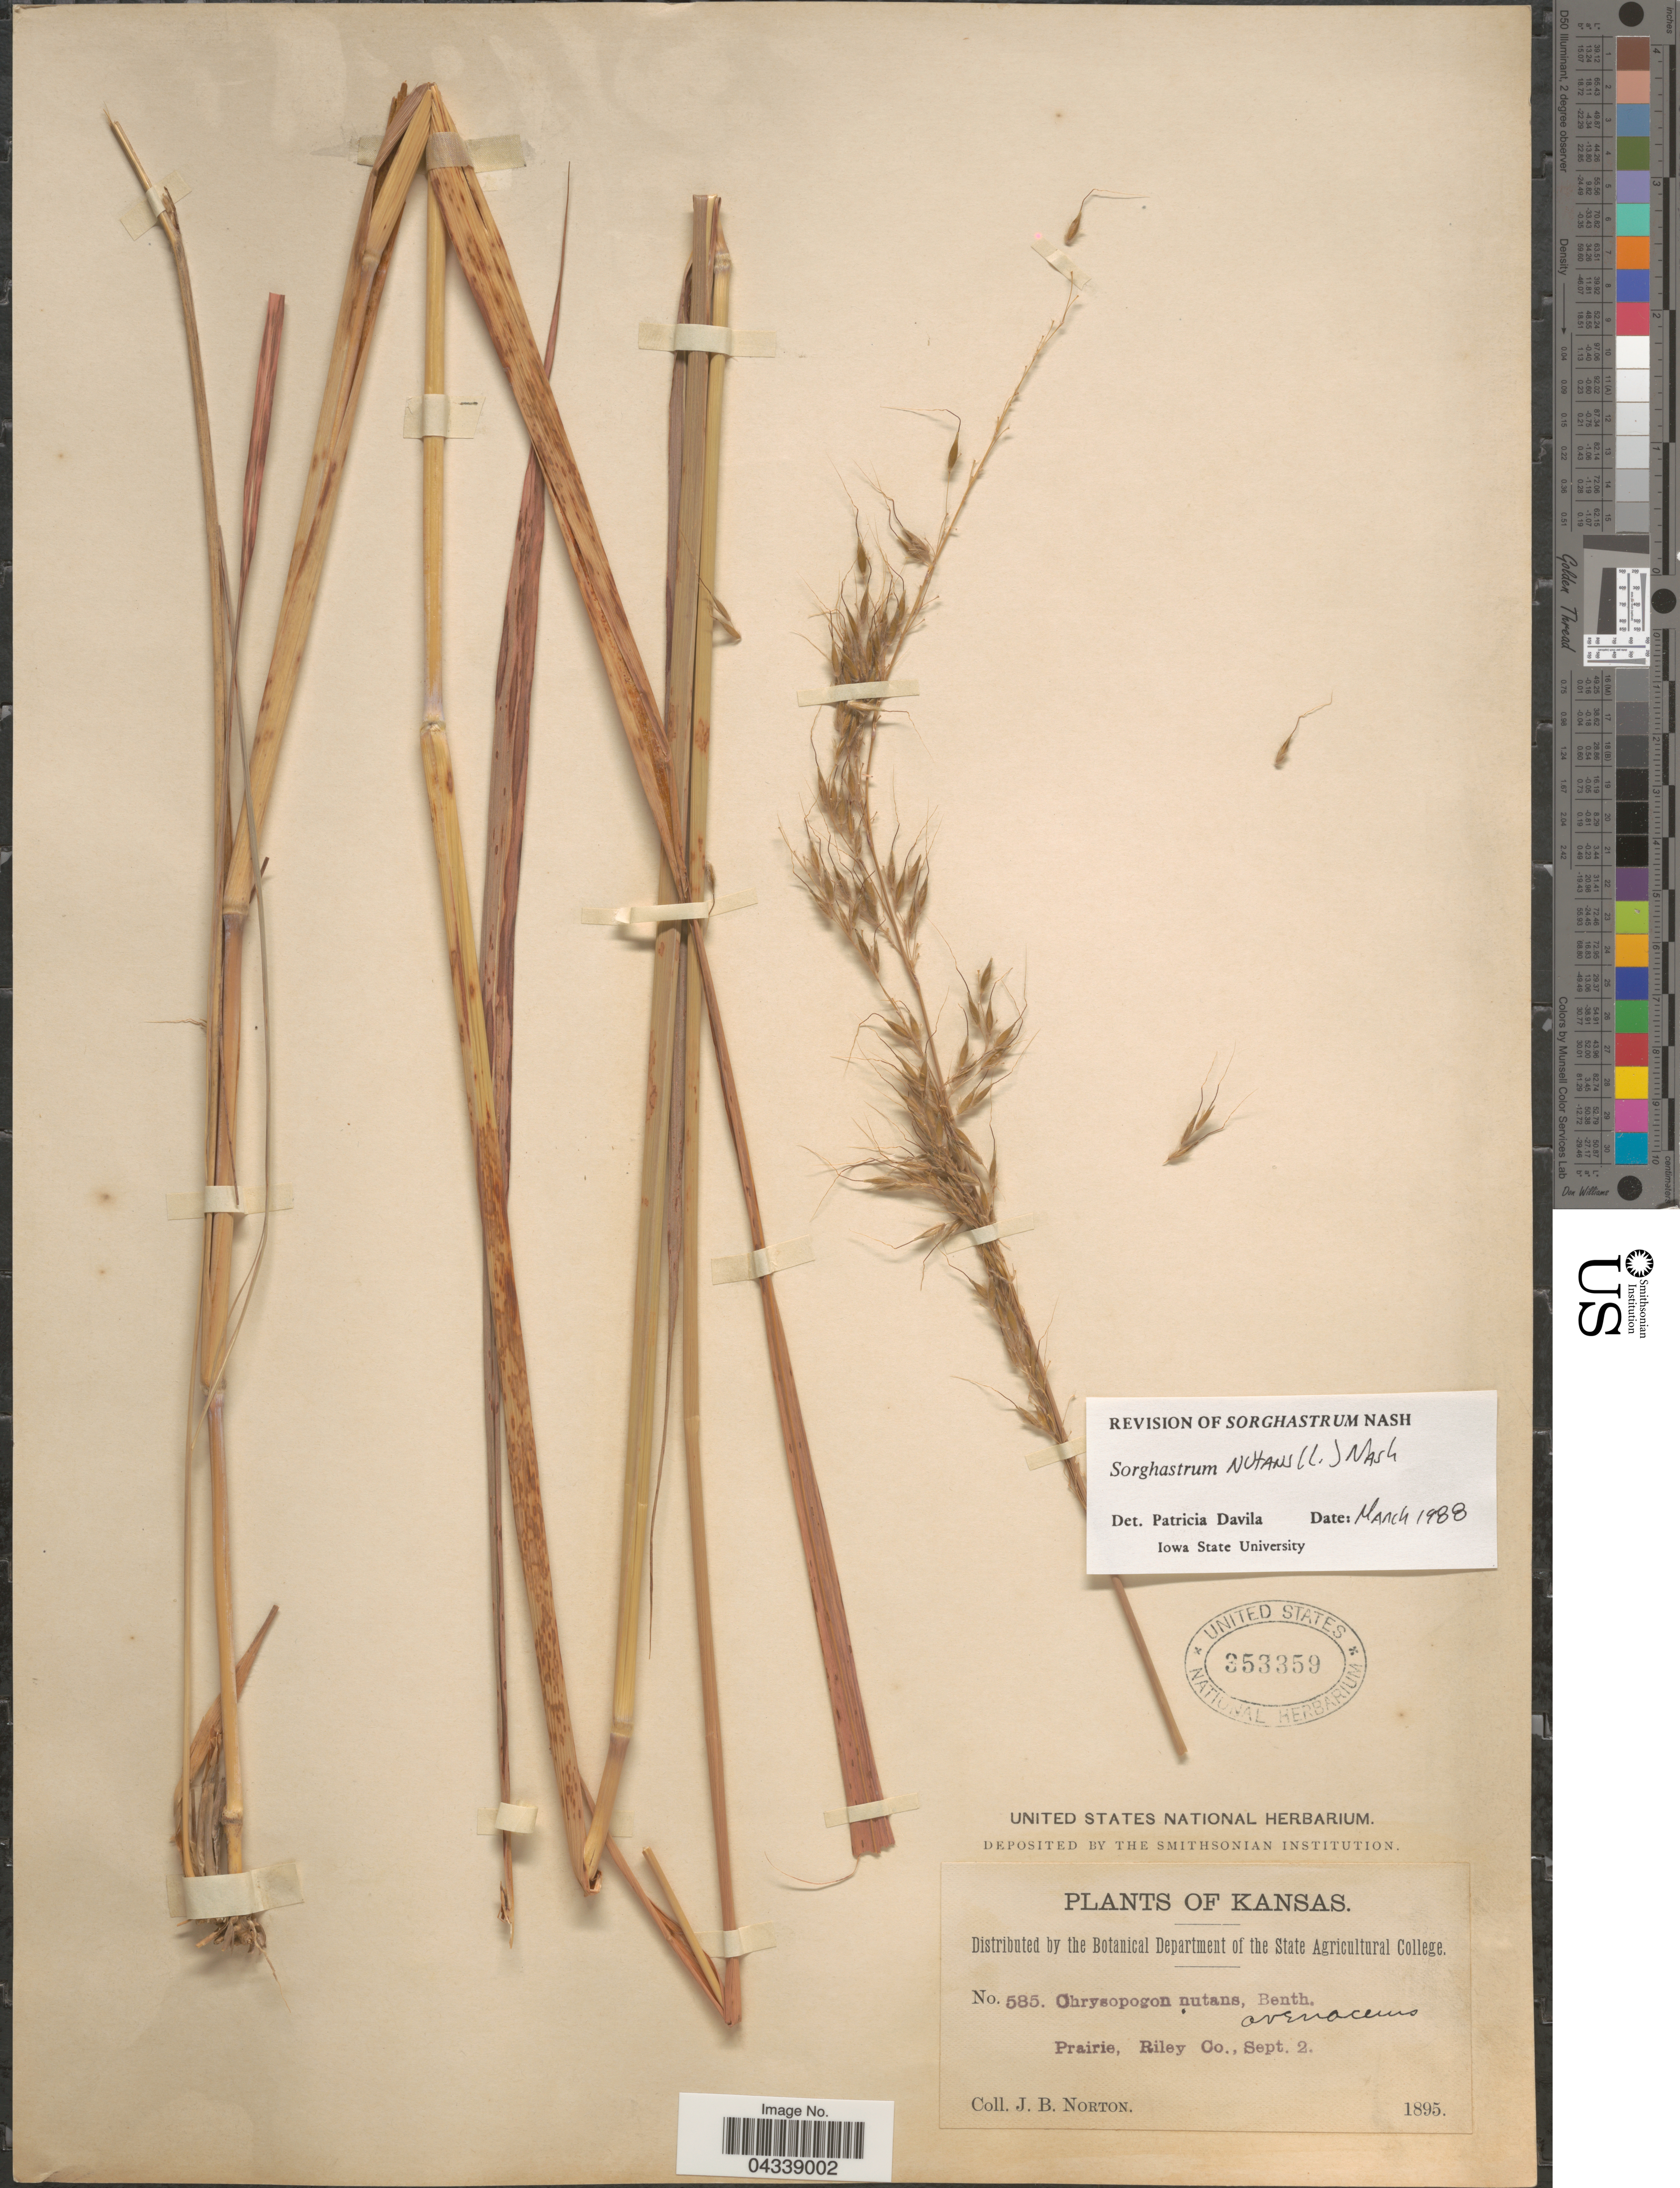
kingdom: Plantae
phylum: Tracheophyta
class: Liliopsida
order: Poales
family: Poaceae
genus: Sorghastrum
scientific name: Sorghastrum nutans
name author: (L.) Nash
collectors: J. B. Norton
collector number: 585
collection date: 1895-09-02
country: United States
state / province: Kansas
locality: Prairie, Riley Co.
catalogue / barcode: US 353359